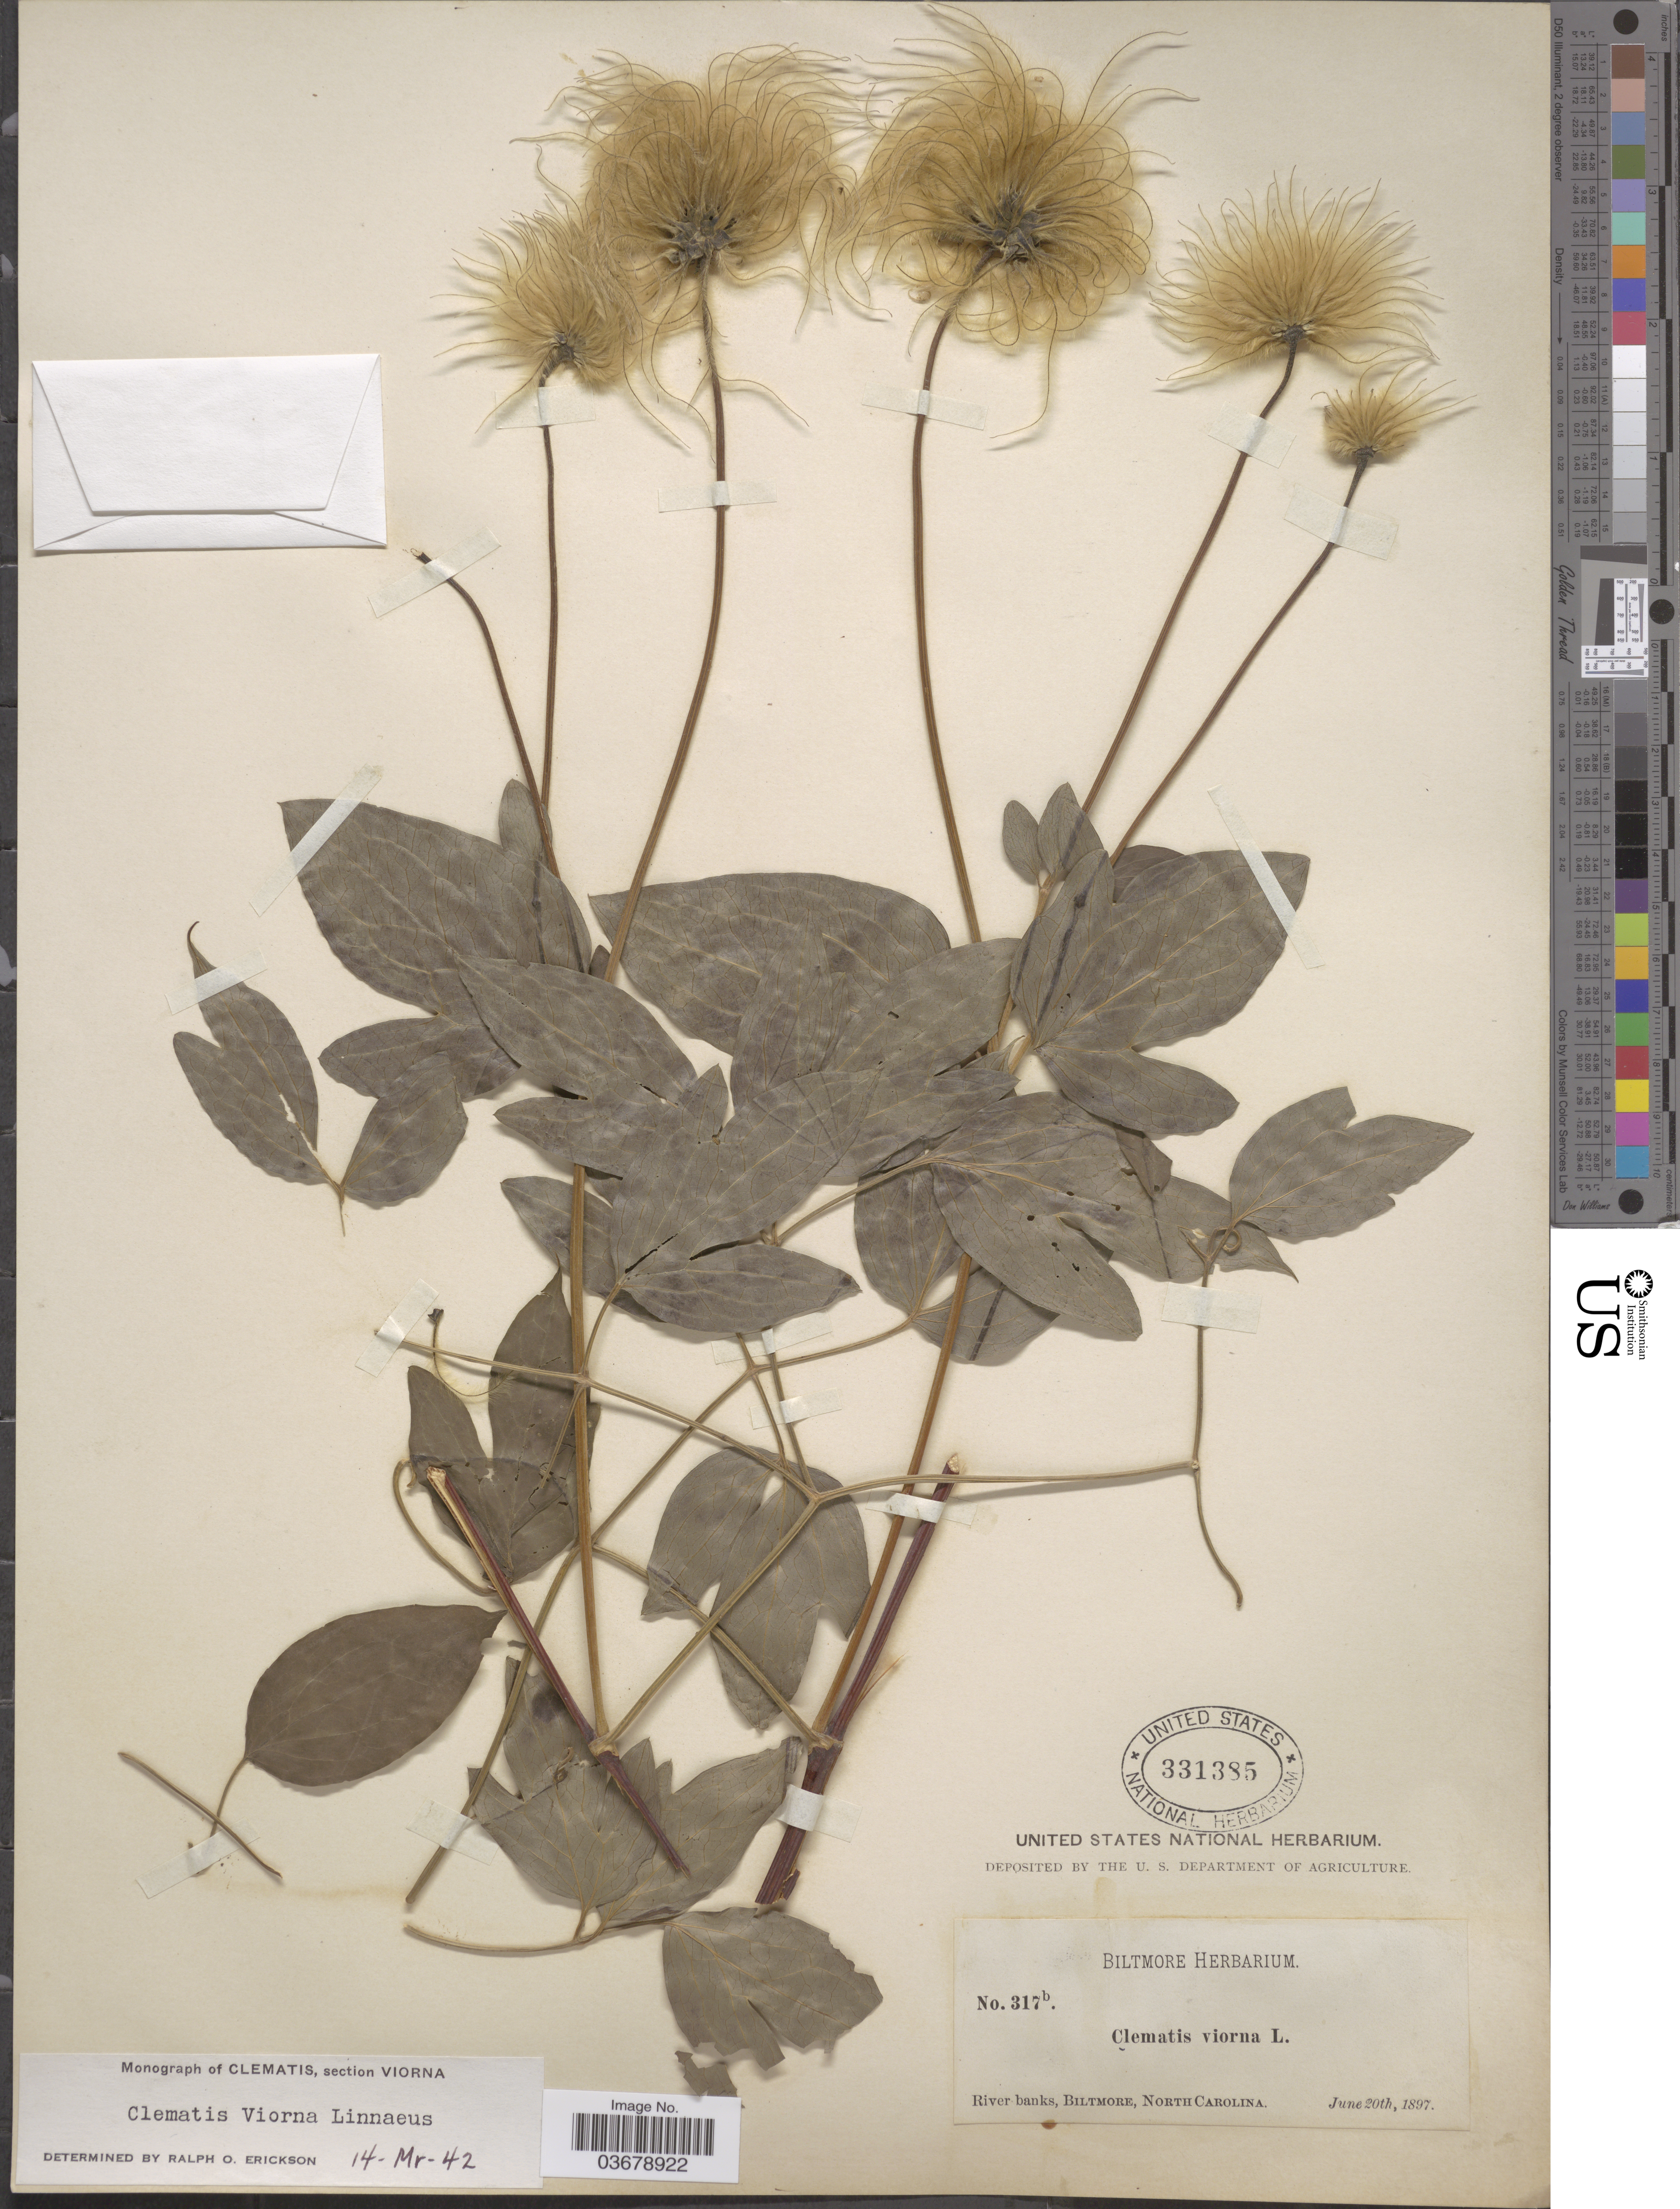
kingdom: Plantae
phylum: Tracheophyta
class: Magnoliopsida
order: Ranunculales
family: Ranunculaceae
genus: Clematis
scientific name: Clematis viorna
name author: L.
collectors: ex herb. Biltmore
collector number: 317b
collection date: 1897-06-20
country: United States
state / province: North Carolina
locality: Biltmore.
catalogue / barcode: US 331385